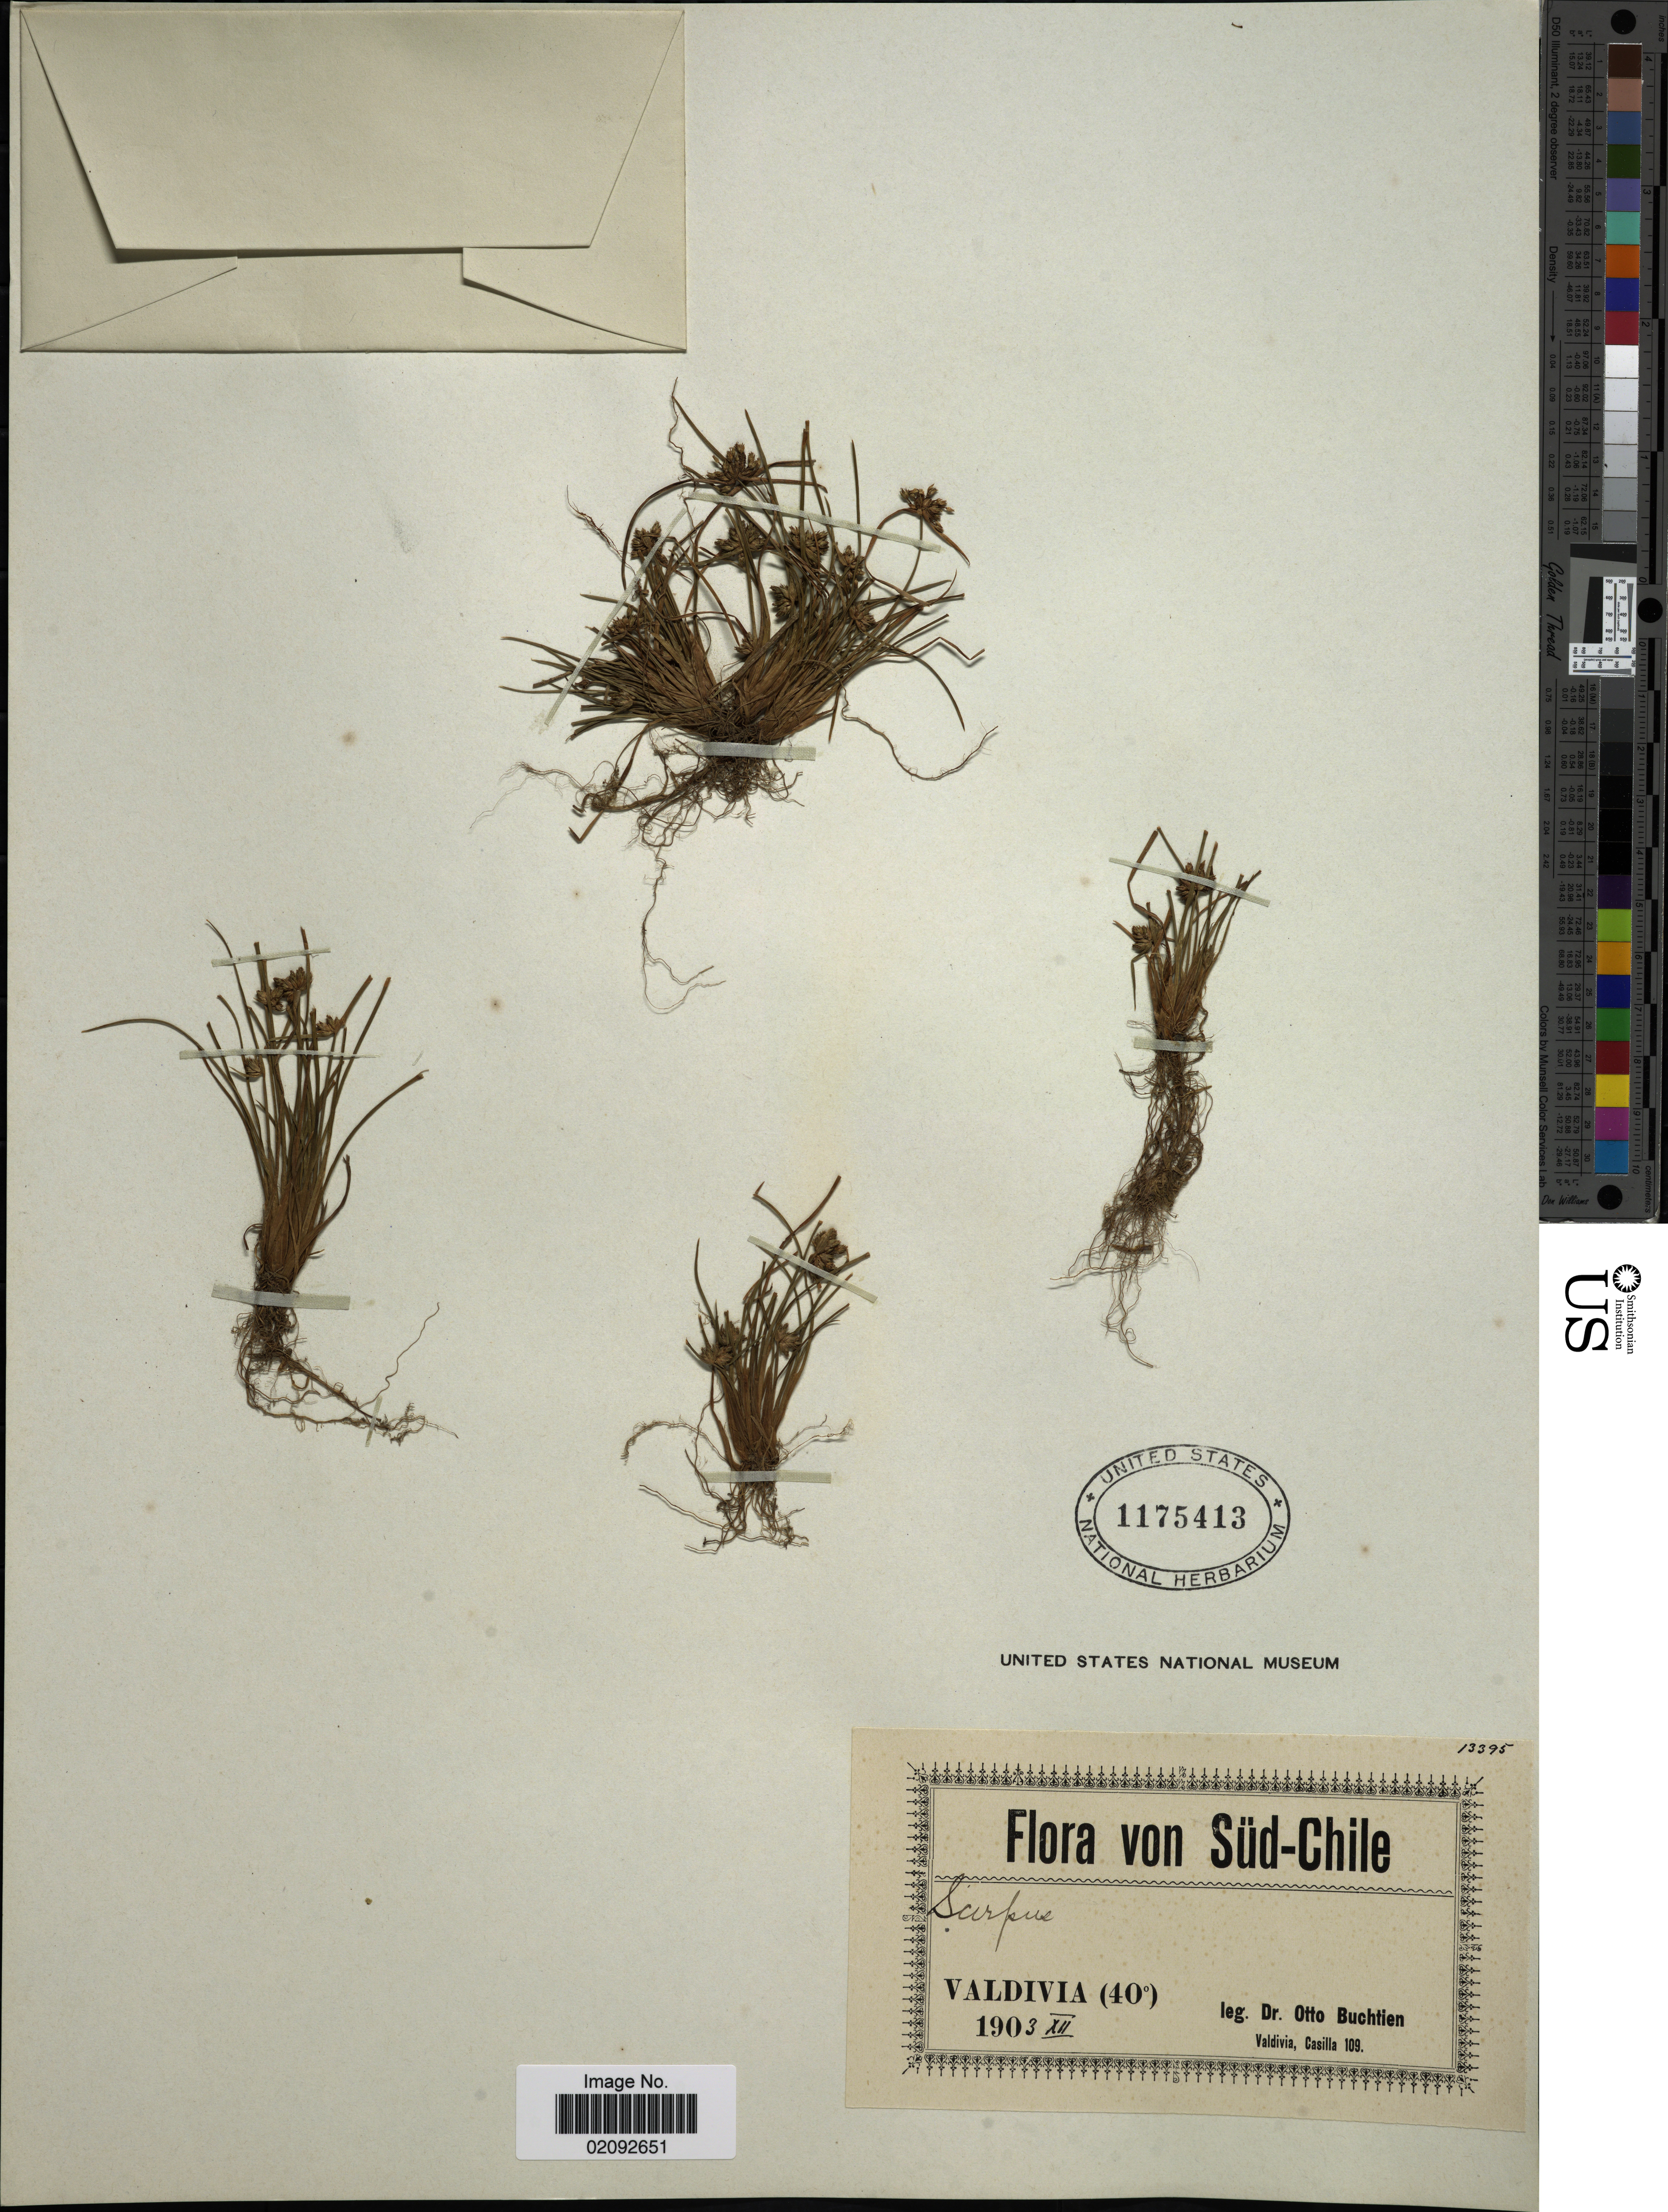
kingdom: Plantae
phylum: Tracheophyta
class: Liliopsida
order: Poales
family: Cyperaceae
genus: Isolepis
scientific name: Isolepis varians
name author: Steud.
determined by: Strong, Mark T., (BOT), Smithsonian Institution - National Museum of Natural History (UNITED STATES)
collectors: O. Buchtien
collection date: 1903-12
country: Chile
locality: Sud-Chile,Valdivia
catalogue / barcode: US 1175413